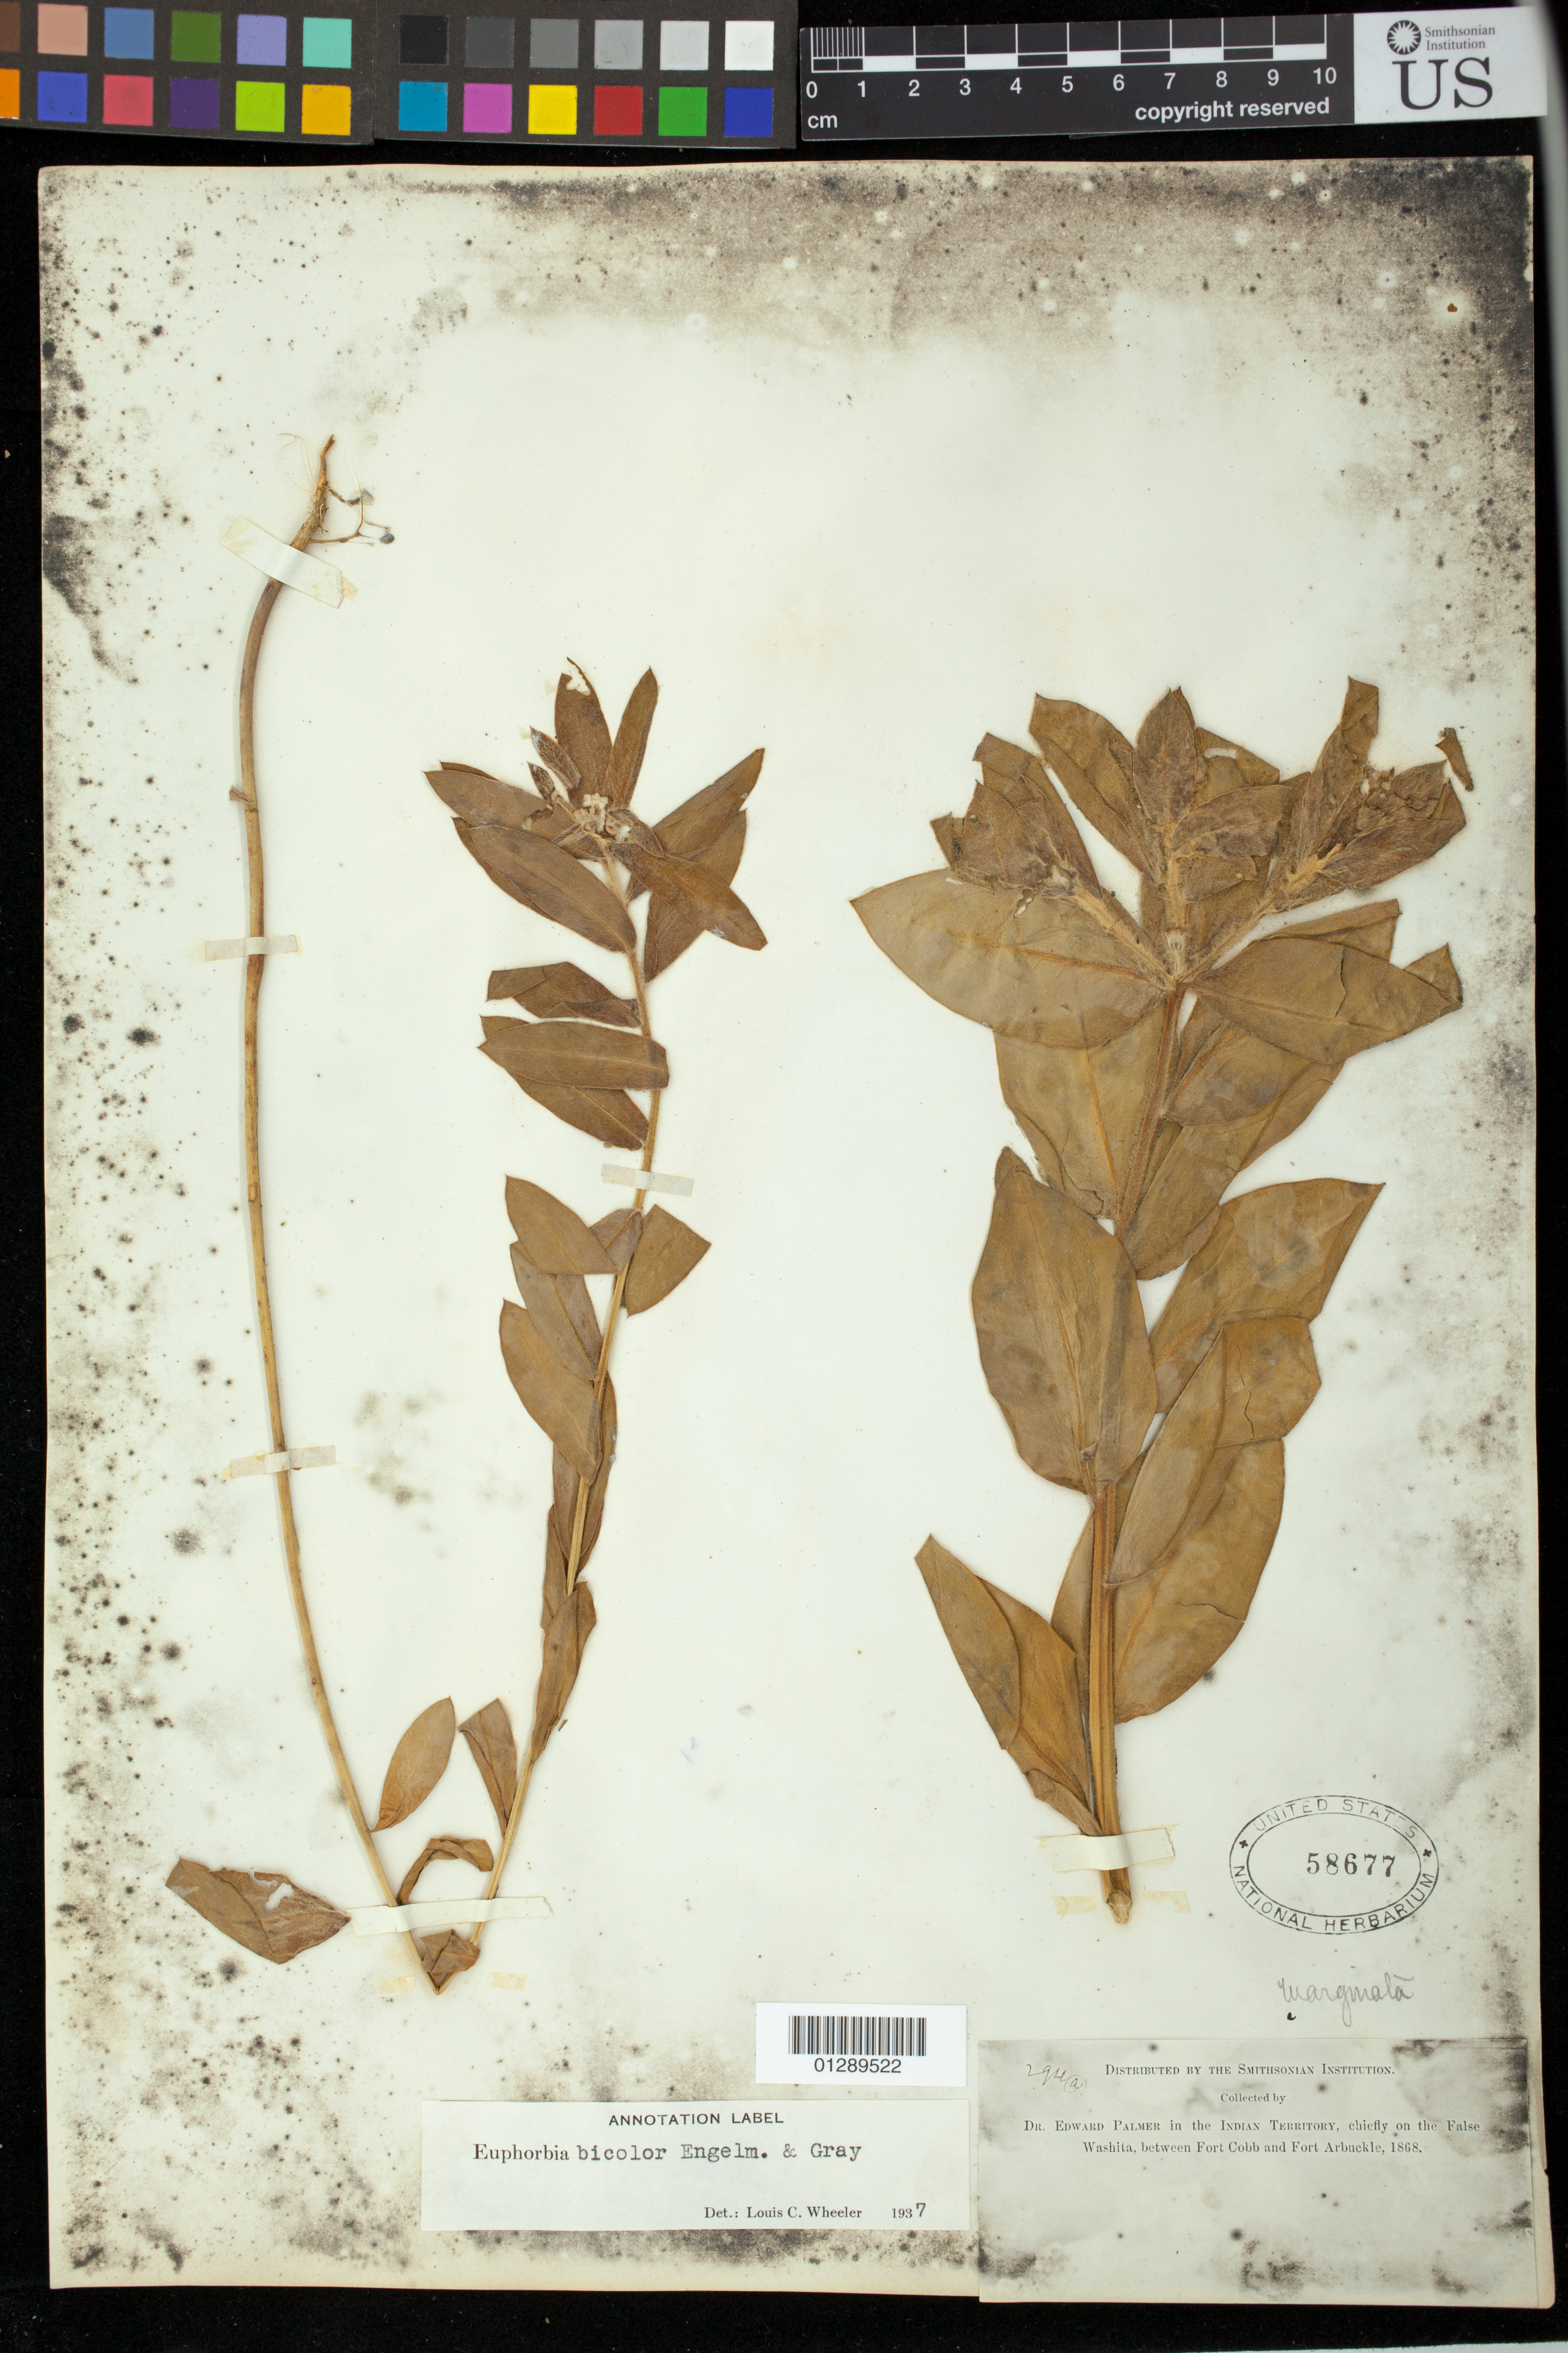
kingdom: Plantae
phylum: Tracheophyta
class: Magnoliopsida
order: Malpighiales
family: Euphorbiaceae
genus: Euphorbia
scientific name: Euphorbia bicolor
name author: Engelm. & A. Gray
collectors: E. Palmer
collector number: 294a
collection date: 1868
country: United States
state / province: Oklahoma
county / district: Caddo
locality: Indian Territory, chiefly on the False Washita, between Fort Cobb and Fort Arbuckle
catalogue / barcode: US 58677